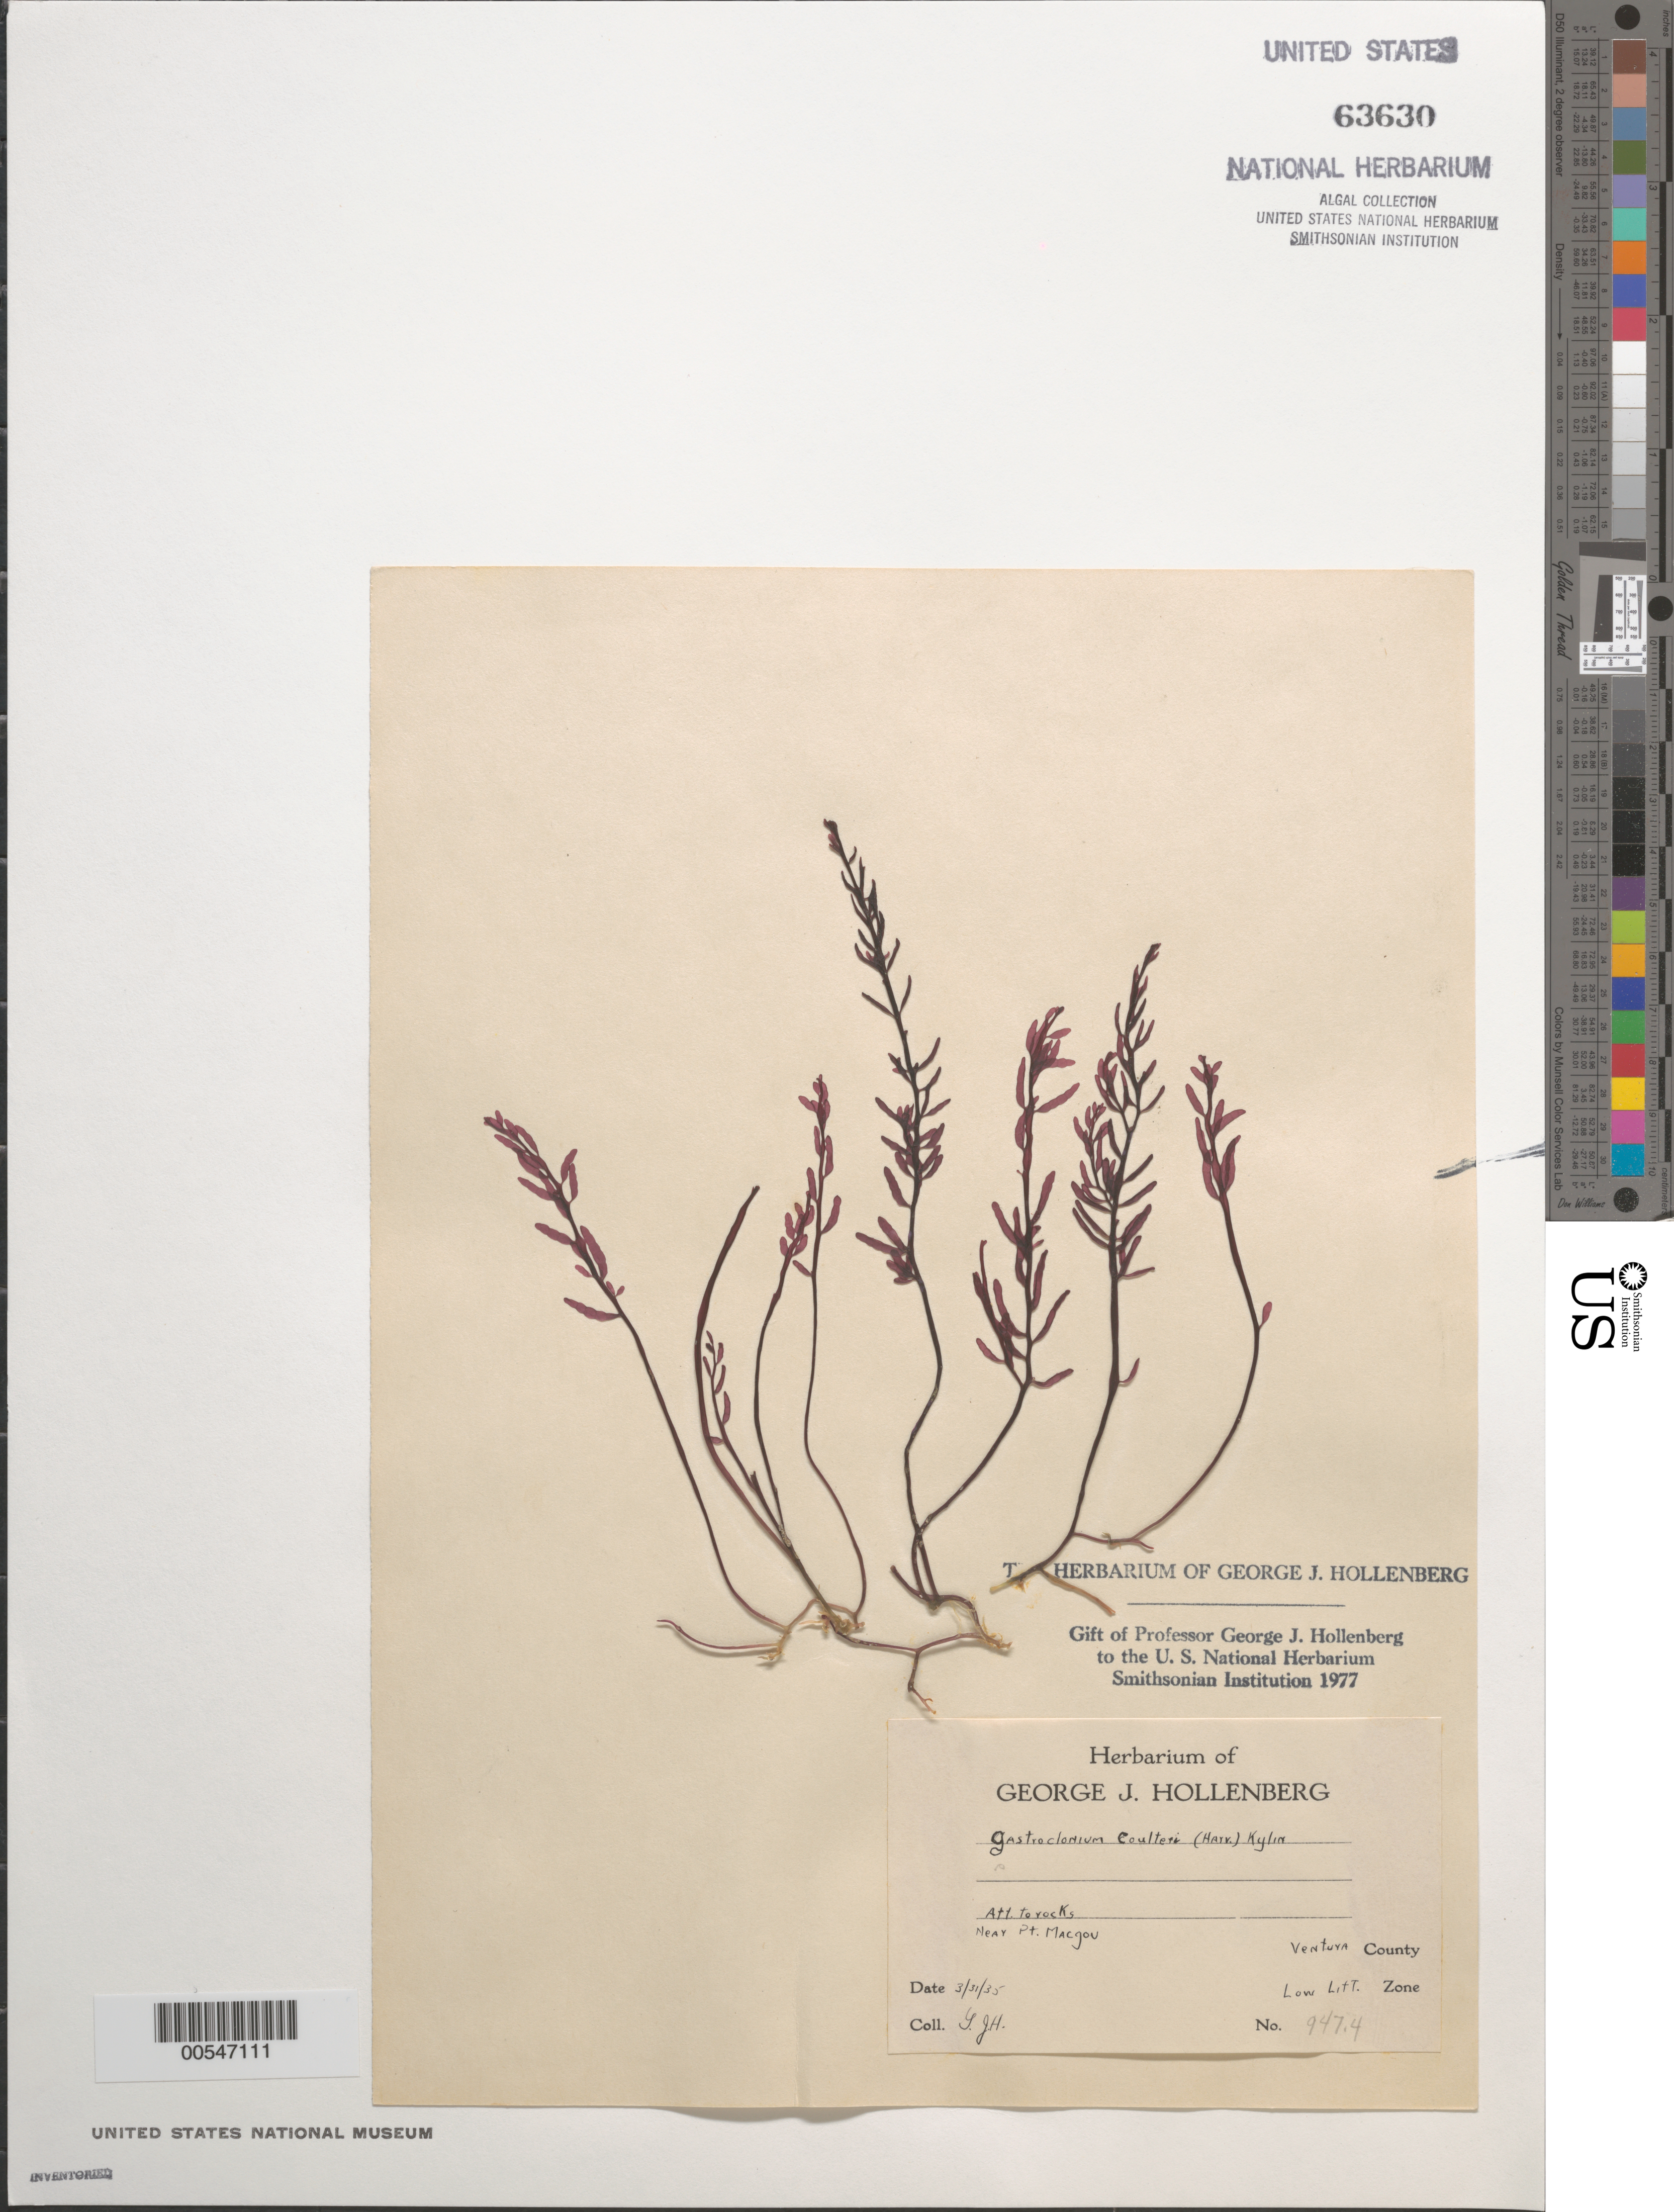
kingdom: Plantae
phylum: Rhodophyta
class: Florideophyceae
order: Rhodymeniales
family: Champiaceae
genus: Neogastroclonium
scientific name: Neogastroclonium subarticulatum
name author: (Turner) L. Le Gall et al.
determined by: Algae name updating Project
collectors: G. Hollenberg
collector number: GJH 947.4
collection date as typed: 31 Mar 1935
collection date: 1935-03-31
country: United States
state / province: California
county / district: Ventura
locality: Near Point Mugu (Pt. Macgou)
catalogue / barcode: US 63630